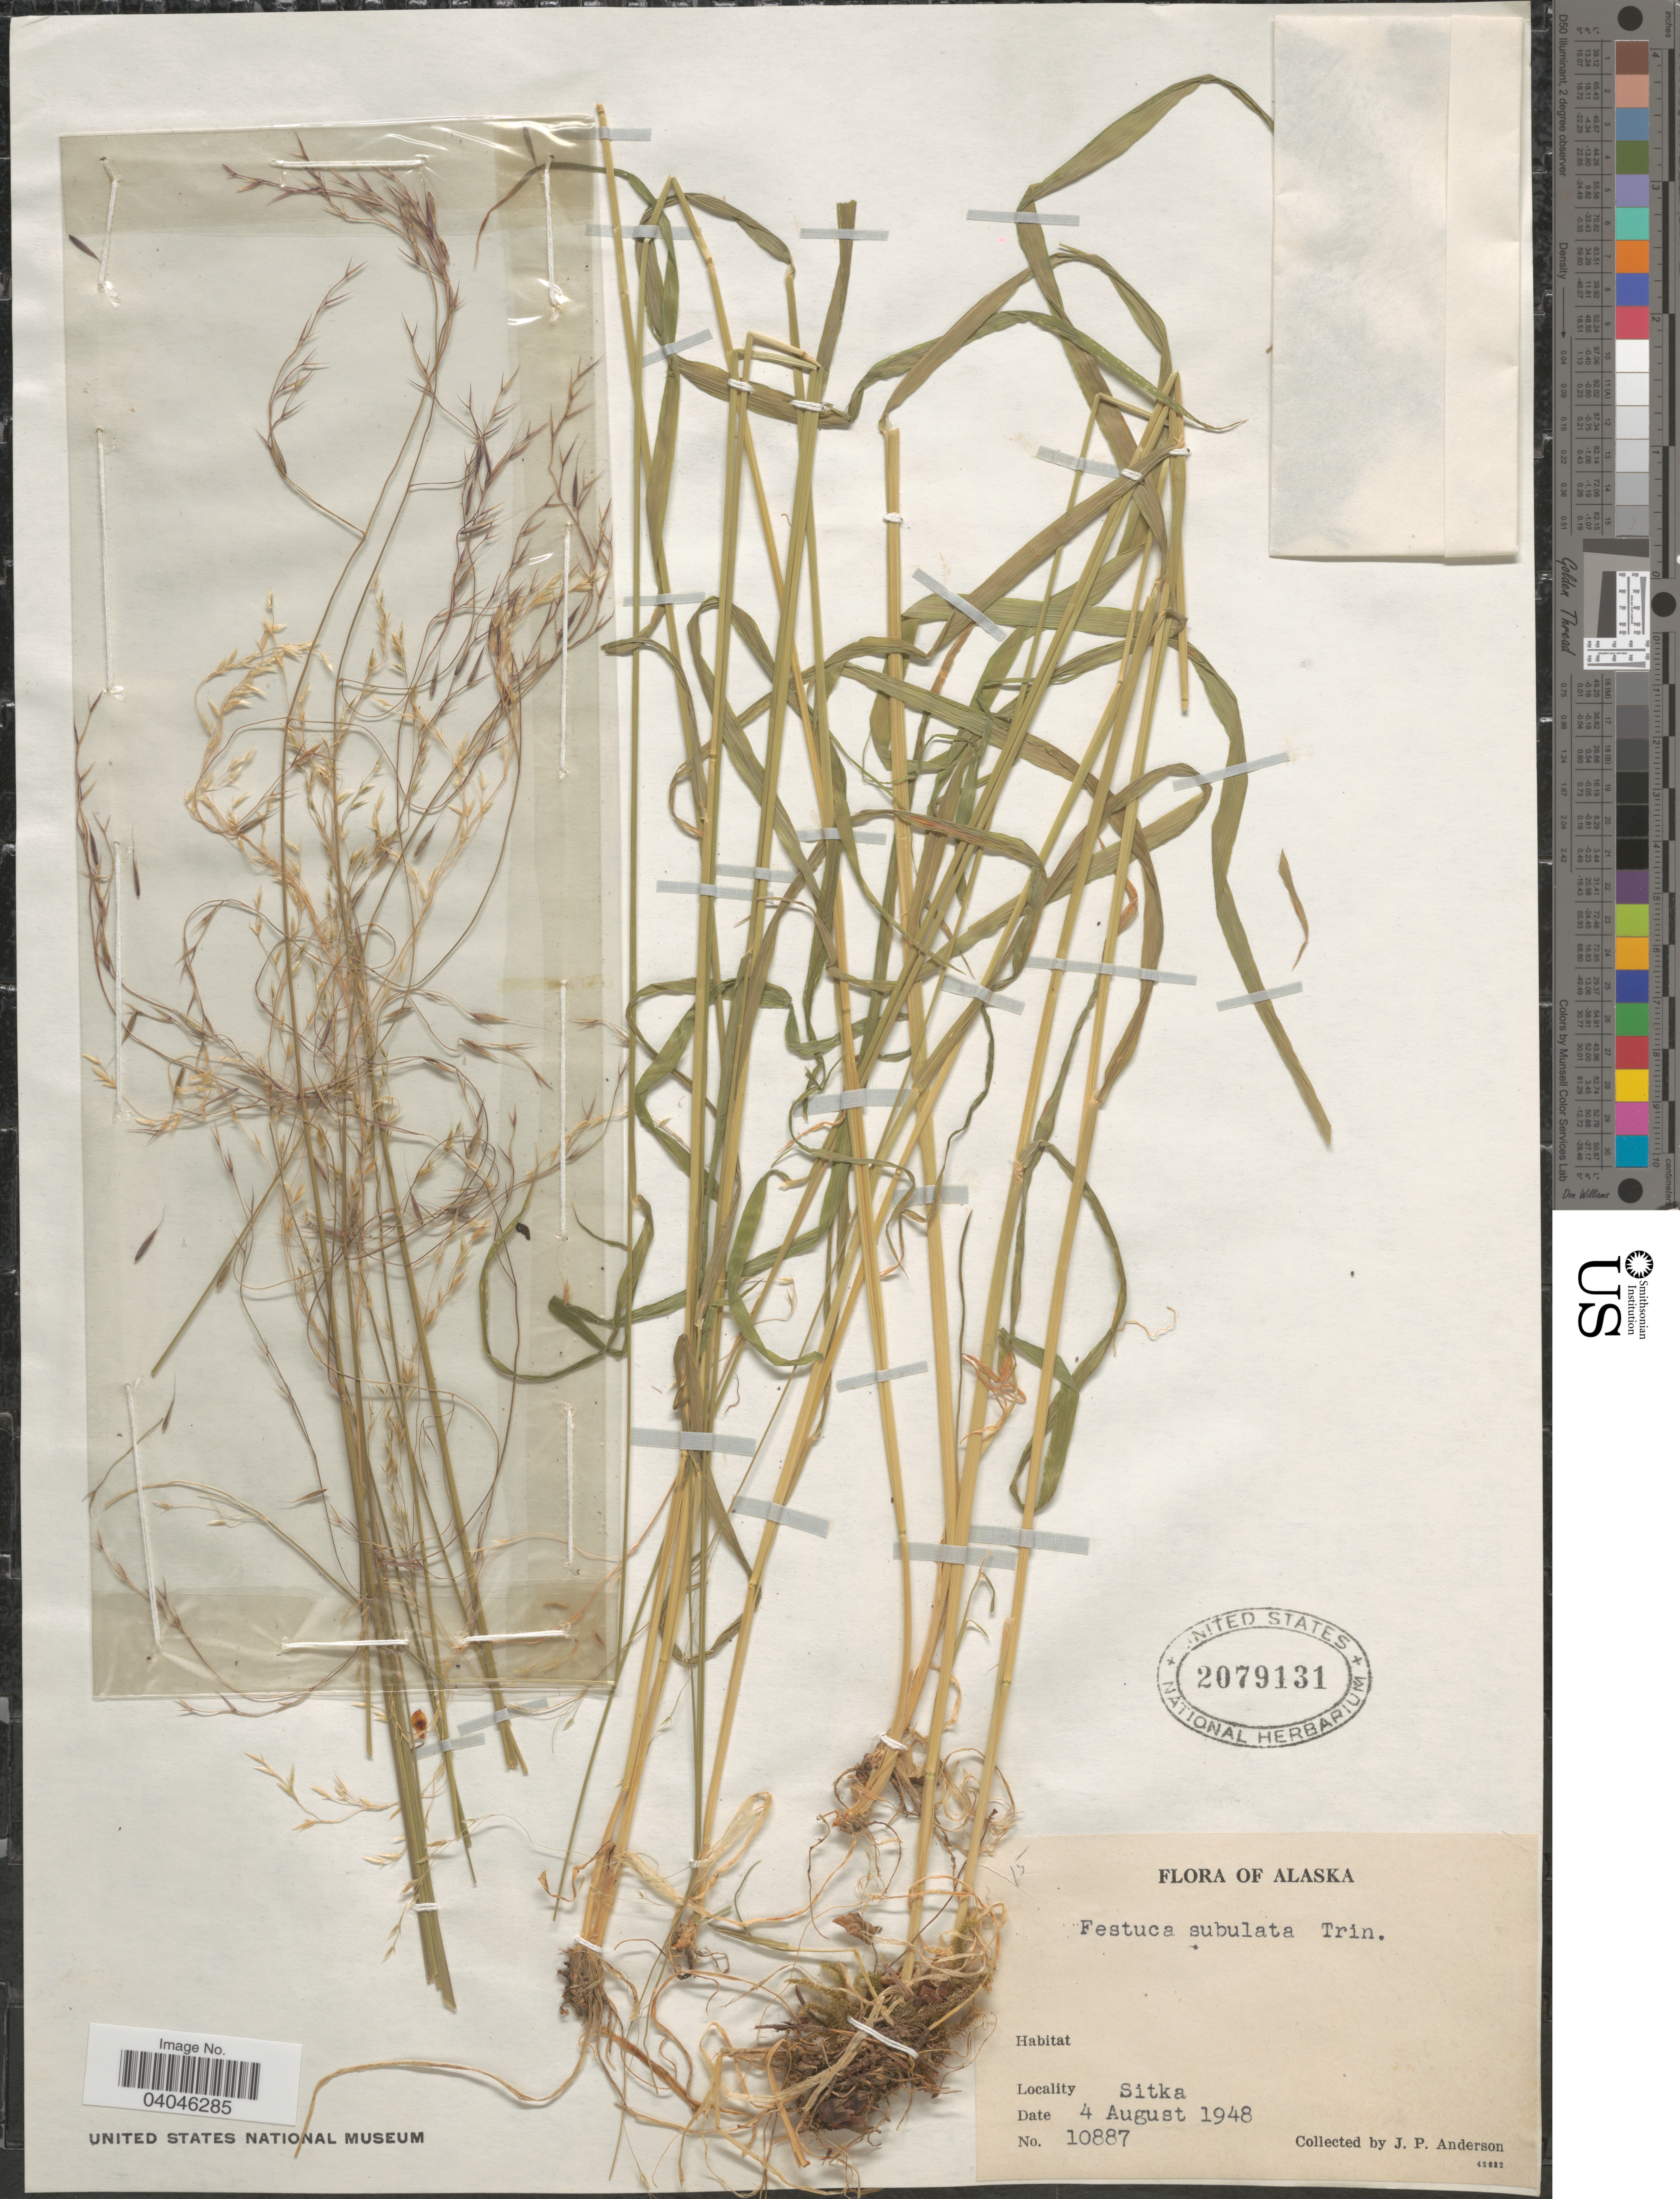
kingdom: Plantae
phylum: Tracheophyta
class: Liliopsida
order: Poales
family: Poaceae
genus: Festuca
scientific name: Festuca subulata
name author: Trin.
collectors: J. P. Anderson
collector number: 10887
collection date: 1948-08-04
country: United States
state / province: Alaska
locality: Sitka.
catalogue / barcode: US 2079131